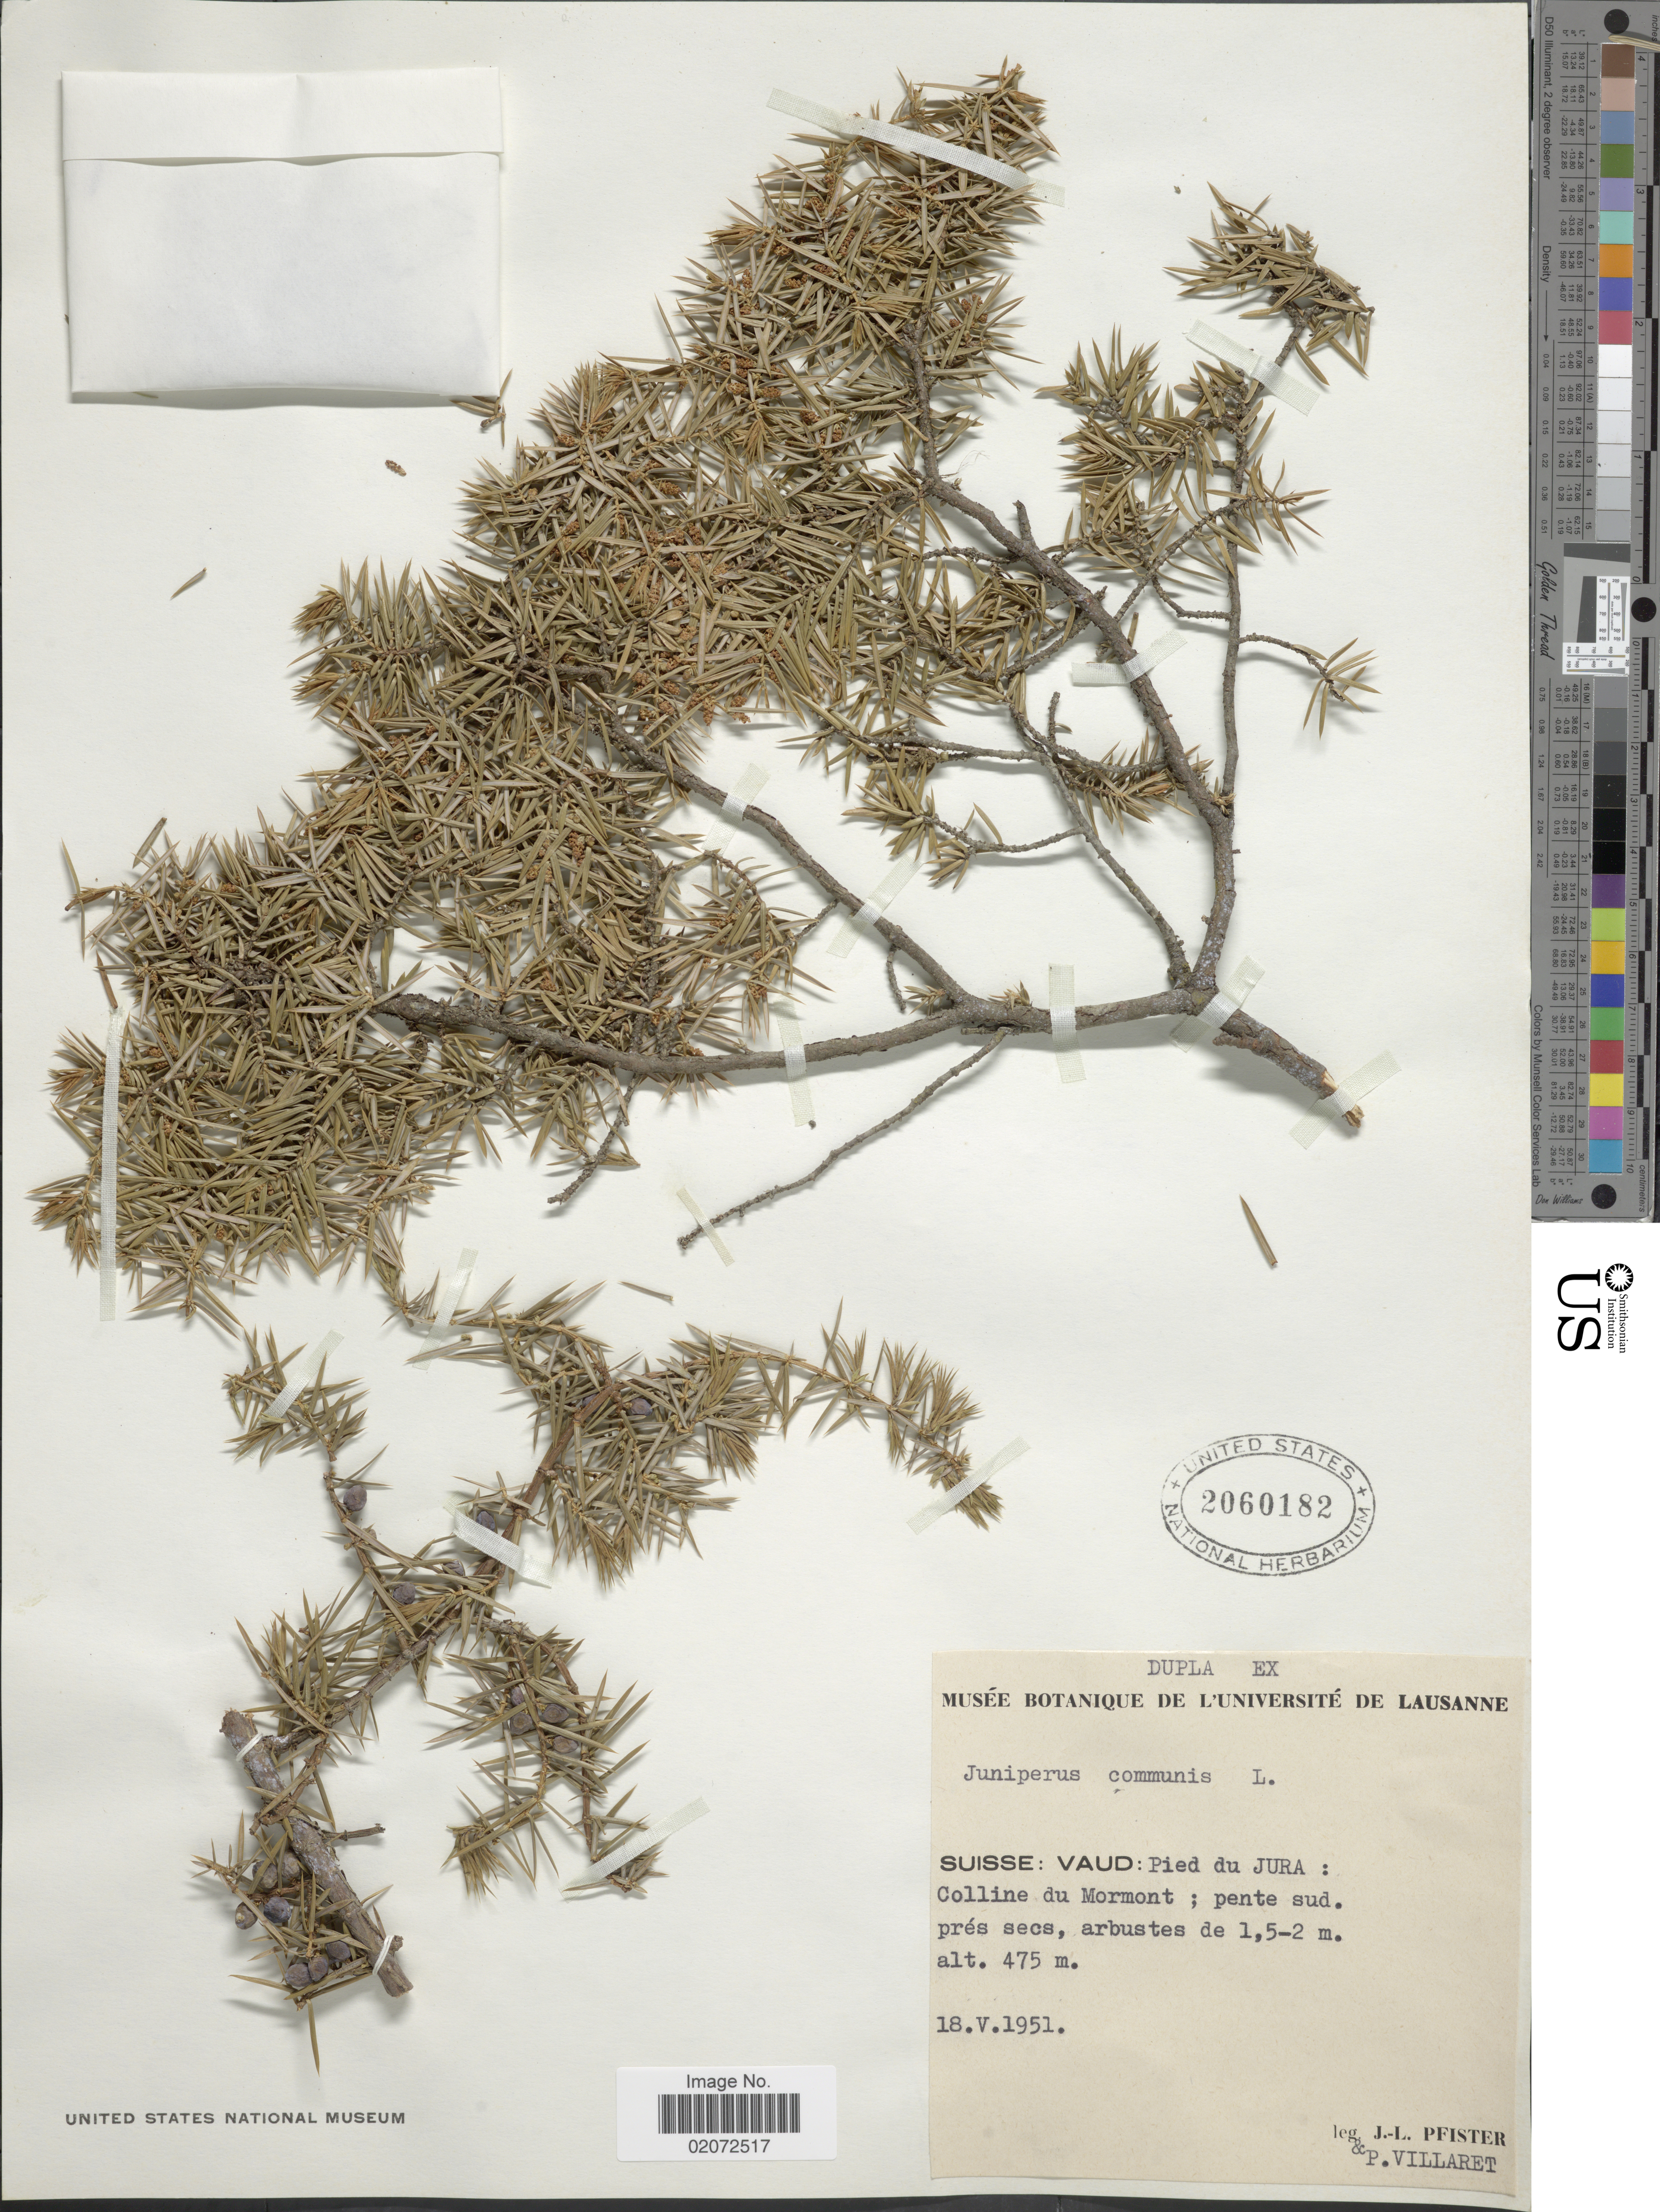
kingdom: Plantae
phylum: Tracheophyta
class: Pinopsida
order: Pinales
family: Cupressaceae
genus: Juniperus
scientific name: Juniperus communis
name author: L.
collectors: J. Pfister & P. Villaret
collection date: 1951-05-18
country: Switzerland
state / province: Vaud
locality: Suisse: Pied du Jura: Colline du Mormont; pente sud. pres secs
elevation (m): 475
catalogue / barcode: US 2060182